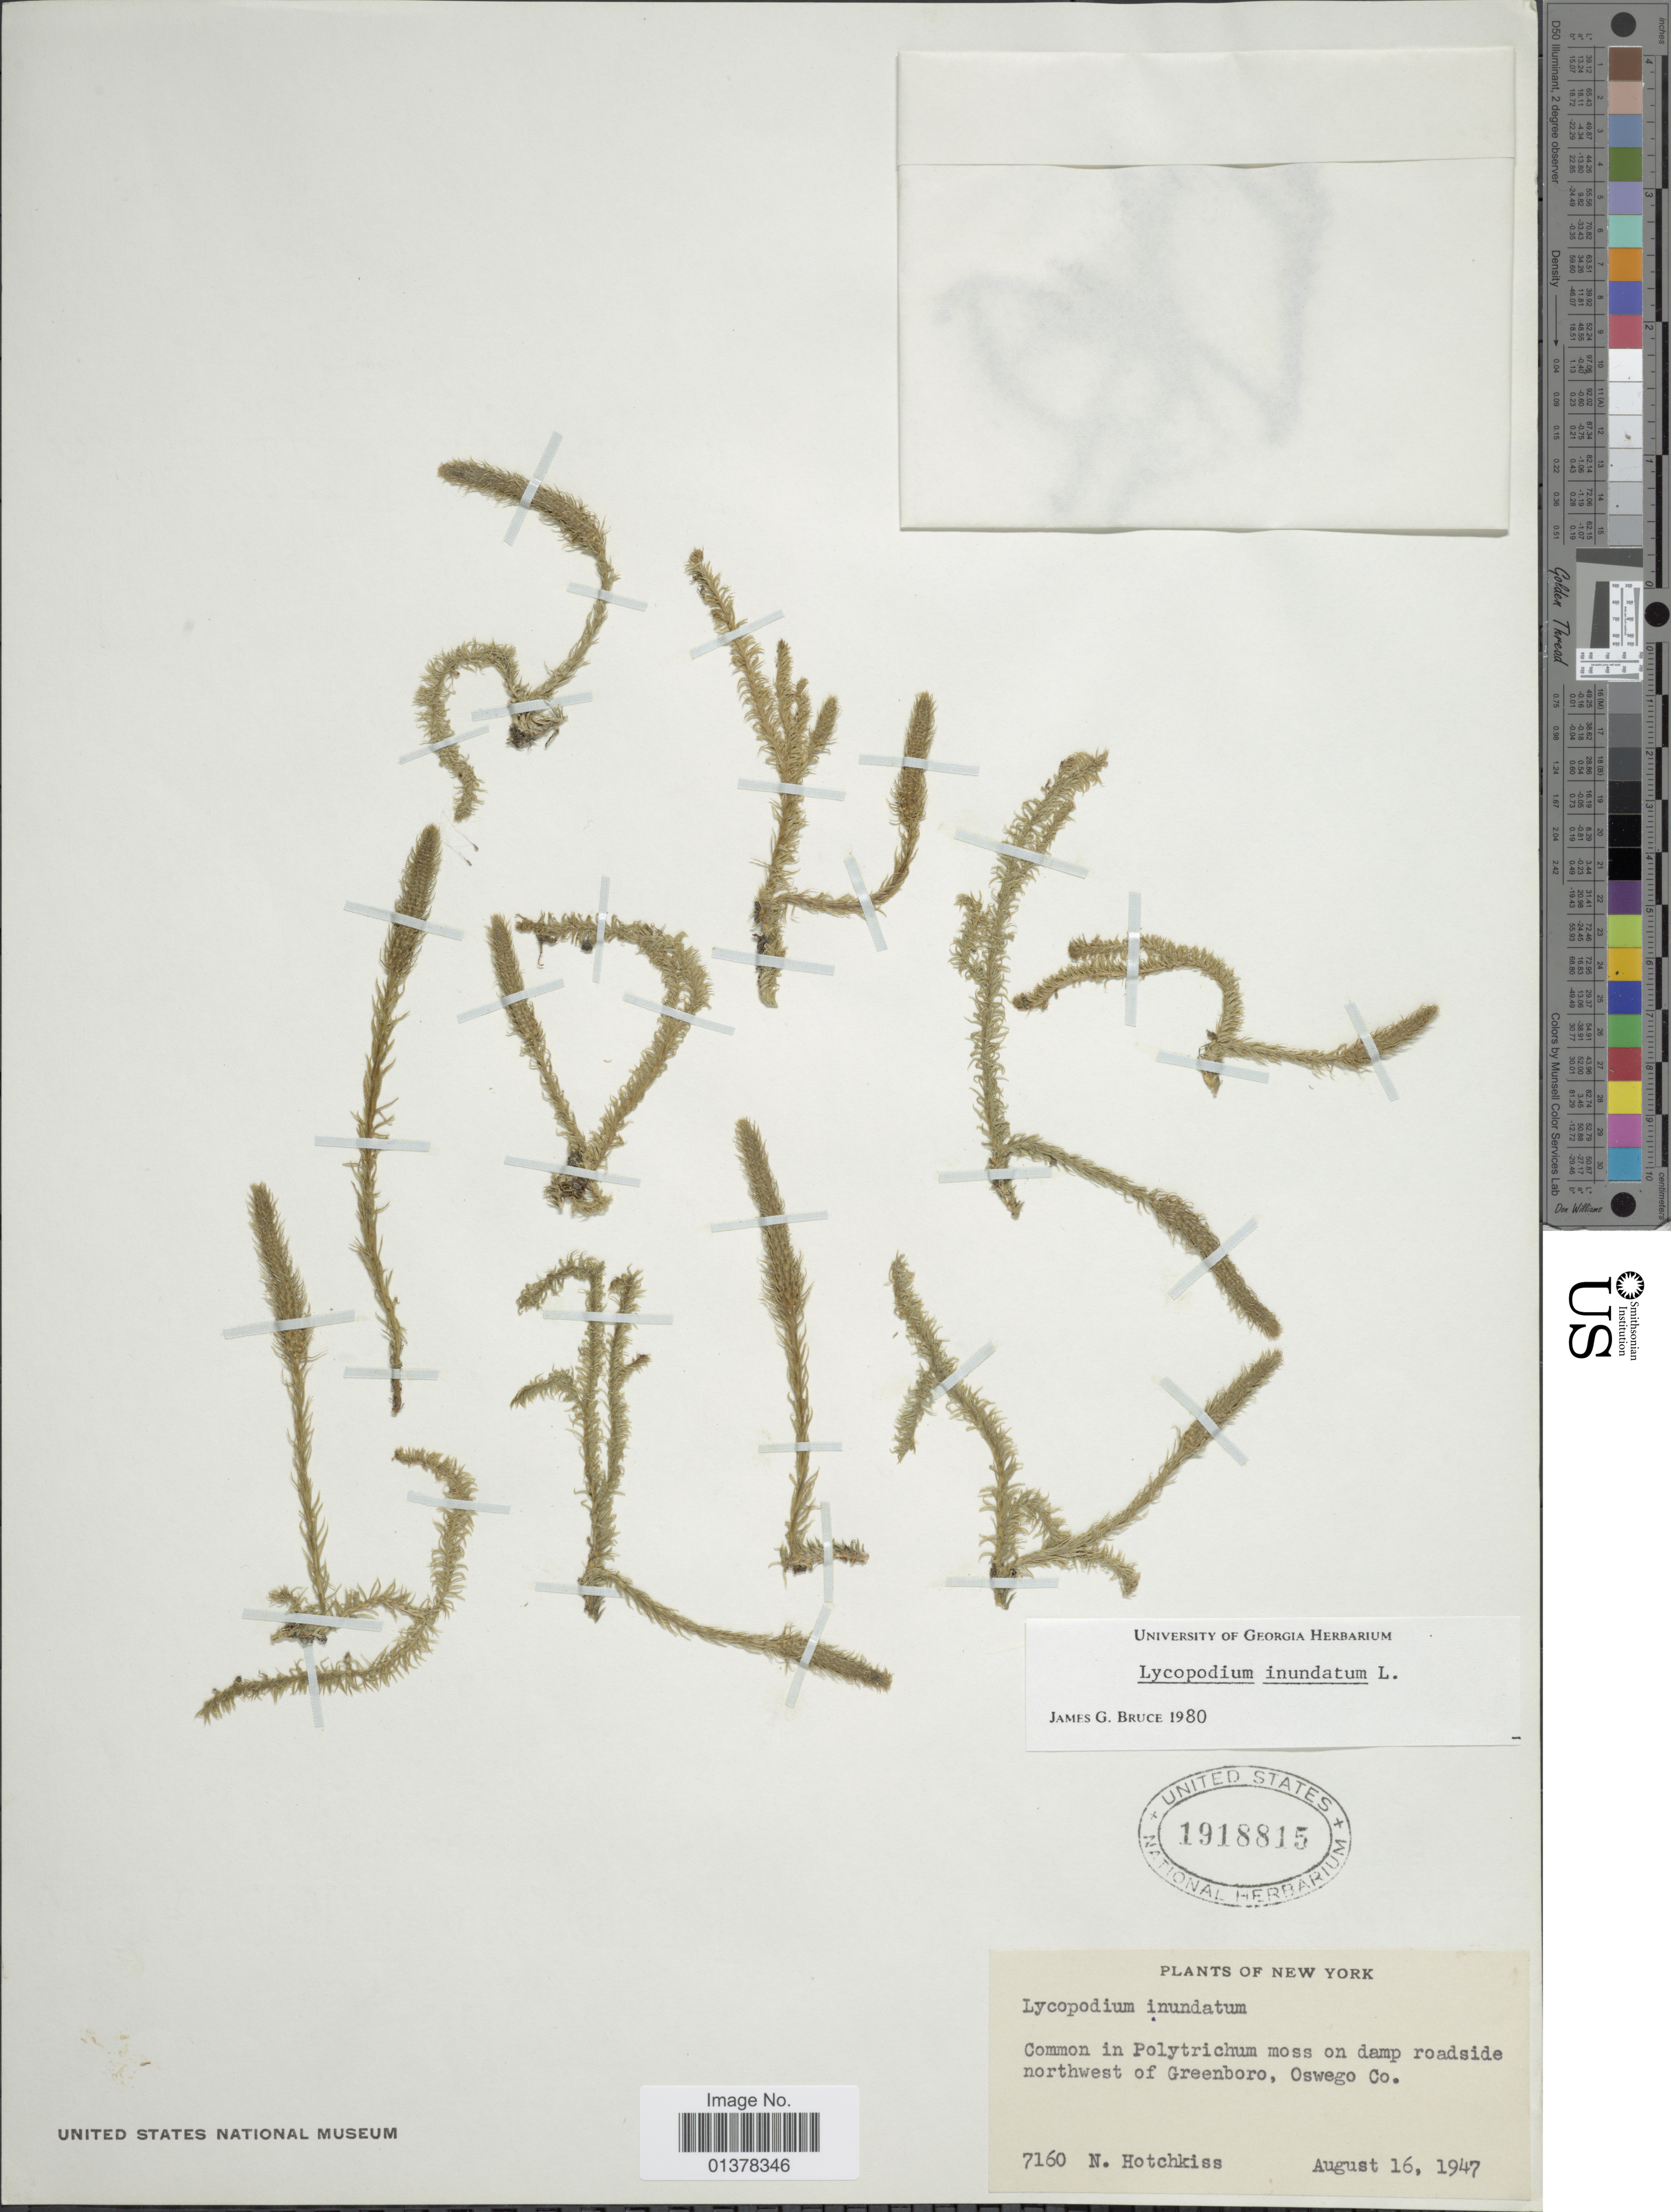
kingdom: Plantae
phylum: Tracheophyta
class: Lycopodiopsida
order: Lycopodiales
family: Lycopodiaceae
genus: Lycopodiella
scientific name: Lycopodiella inundata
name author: (L.) Holub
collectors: N. Hothckiss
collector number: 7160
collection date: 1947-08-16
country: United States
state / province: New York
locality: Common in Polytrichum moss on damp roadside northwest of Greenboro, oswego Co.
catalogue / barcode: US 1918815